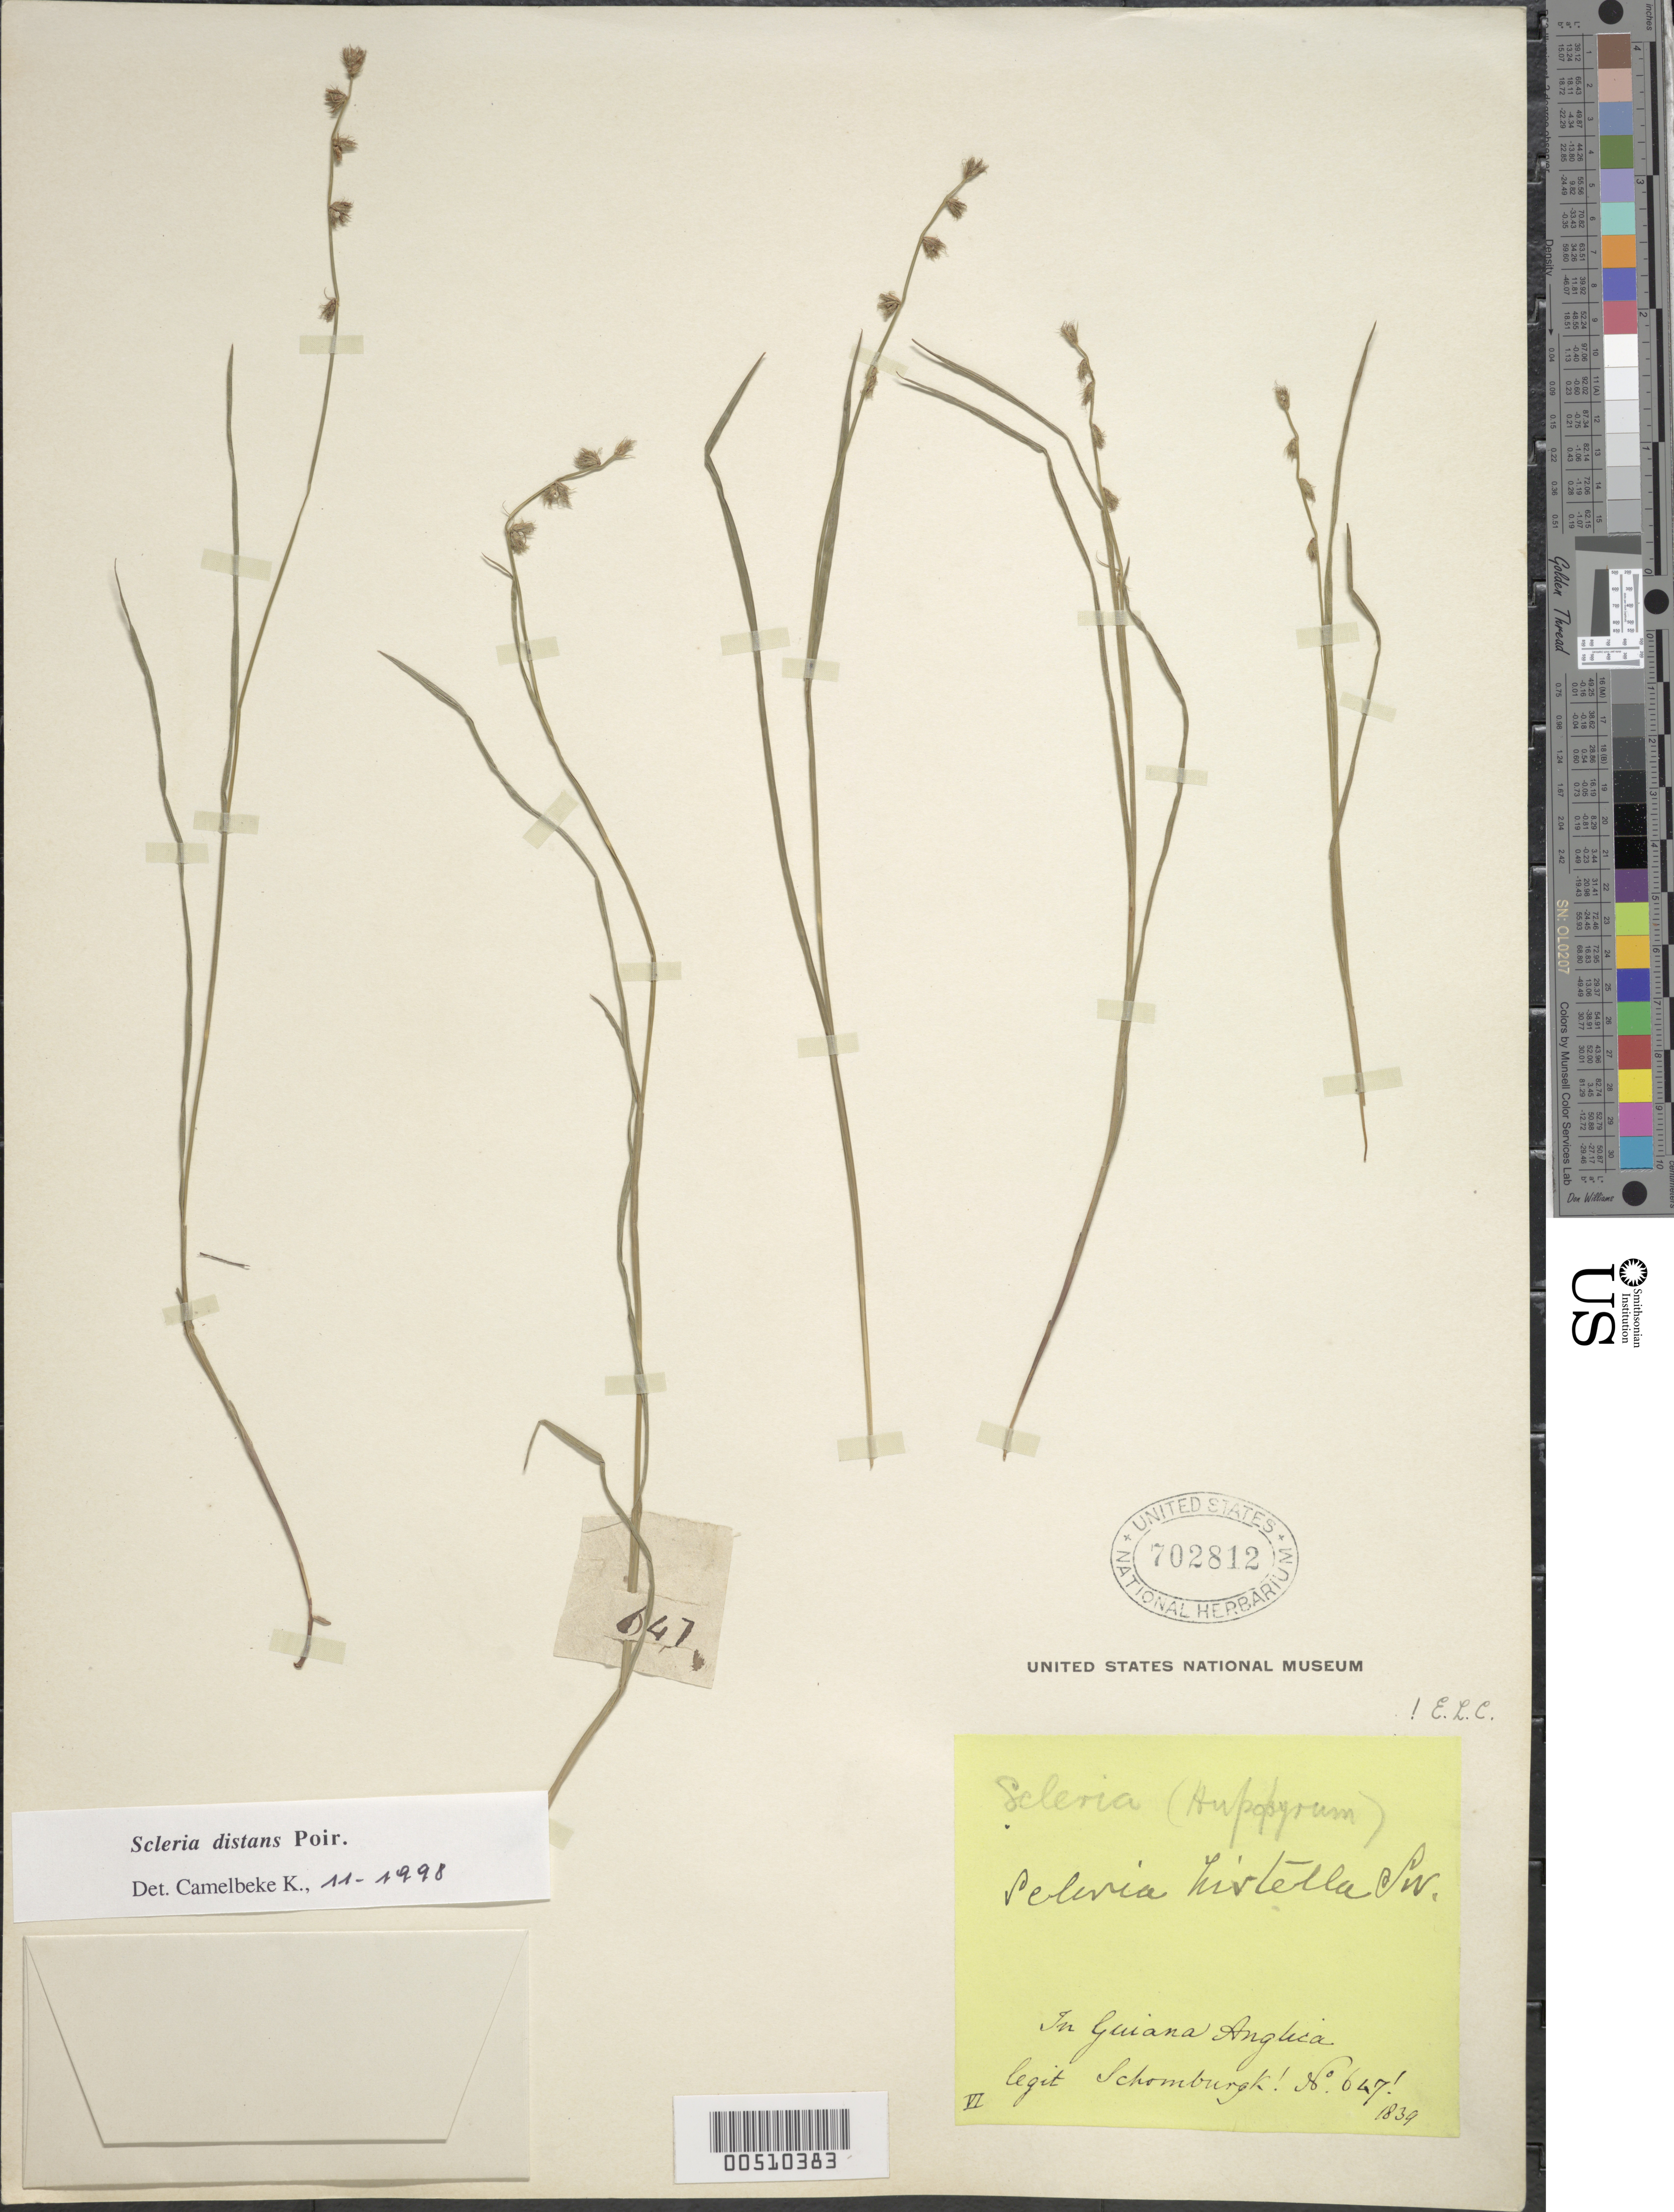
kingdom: Plantae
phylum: Tracheophyta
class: Liliopsida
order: Poales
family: Cyperaceae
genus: Scleria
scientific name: Scleria distans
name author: Poir.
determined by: Camelbeke, K.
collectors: M. R. Schomburgk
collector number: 647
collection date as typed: Apr 1839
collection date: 1839-04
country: Guyana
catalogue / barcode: US 702812